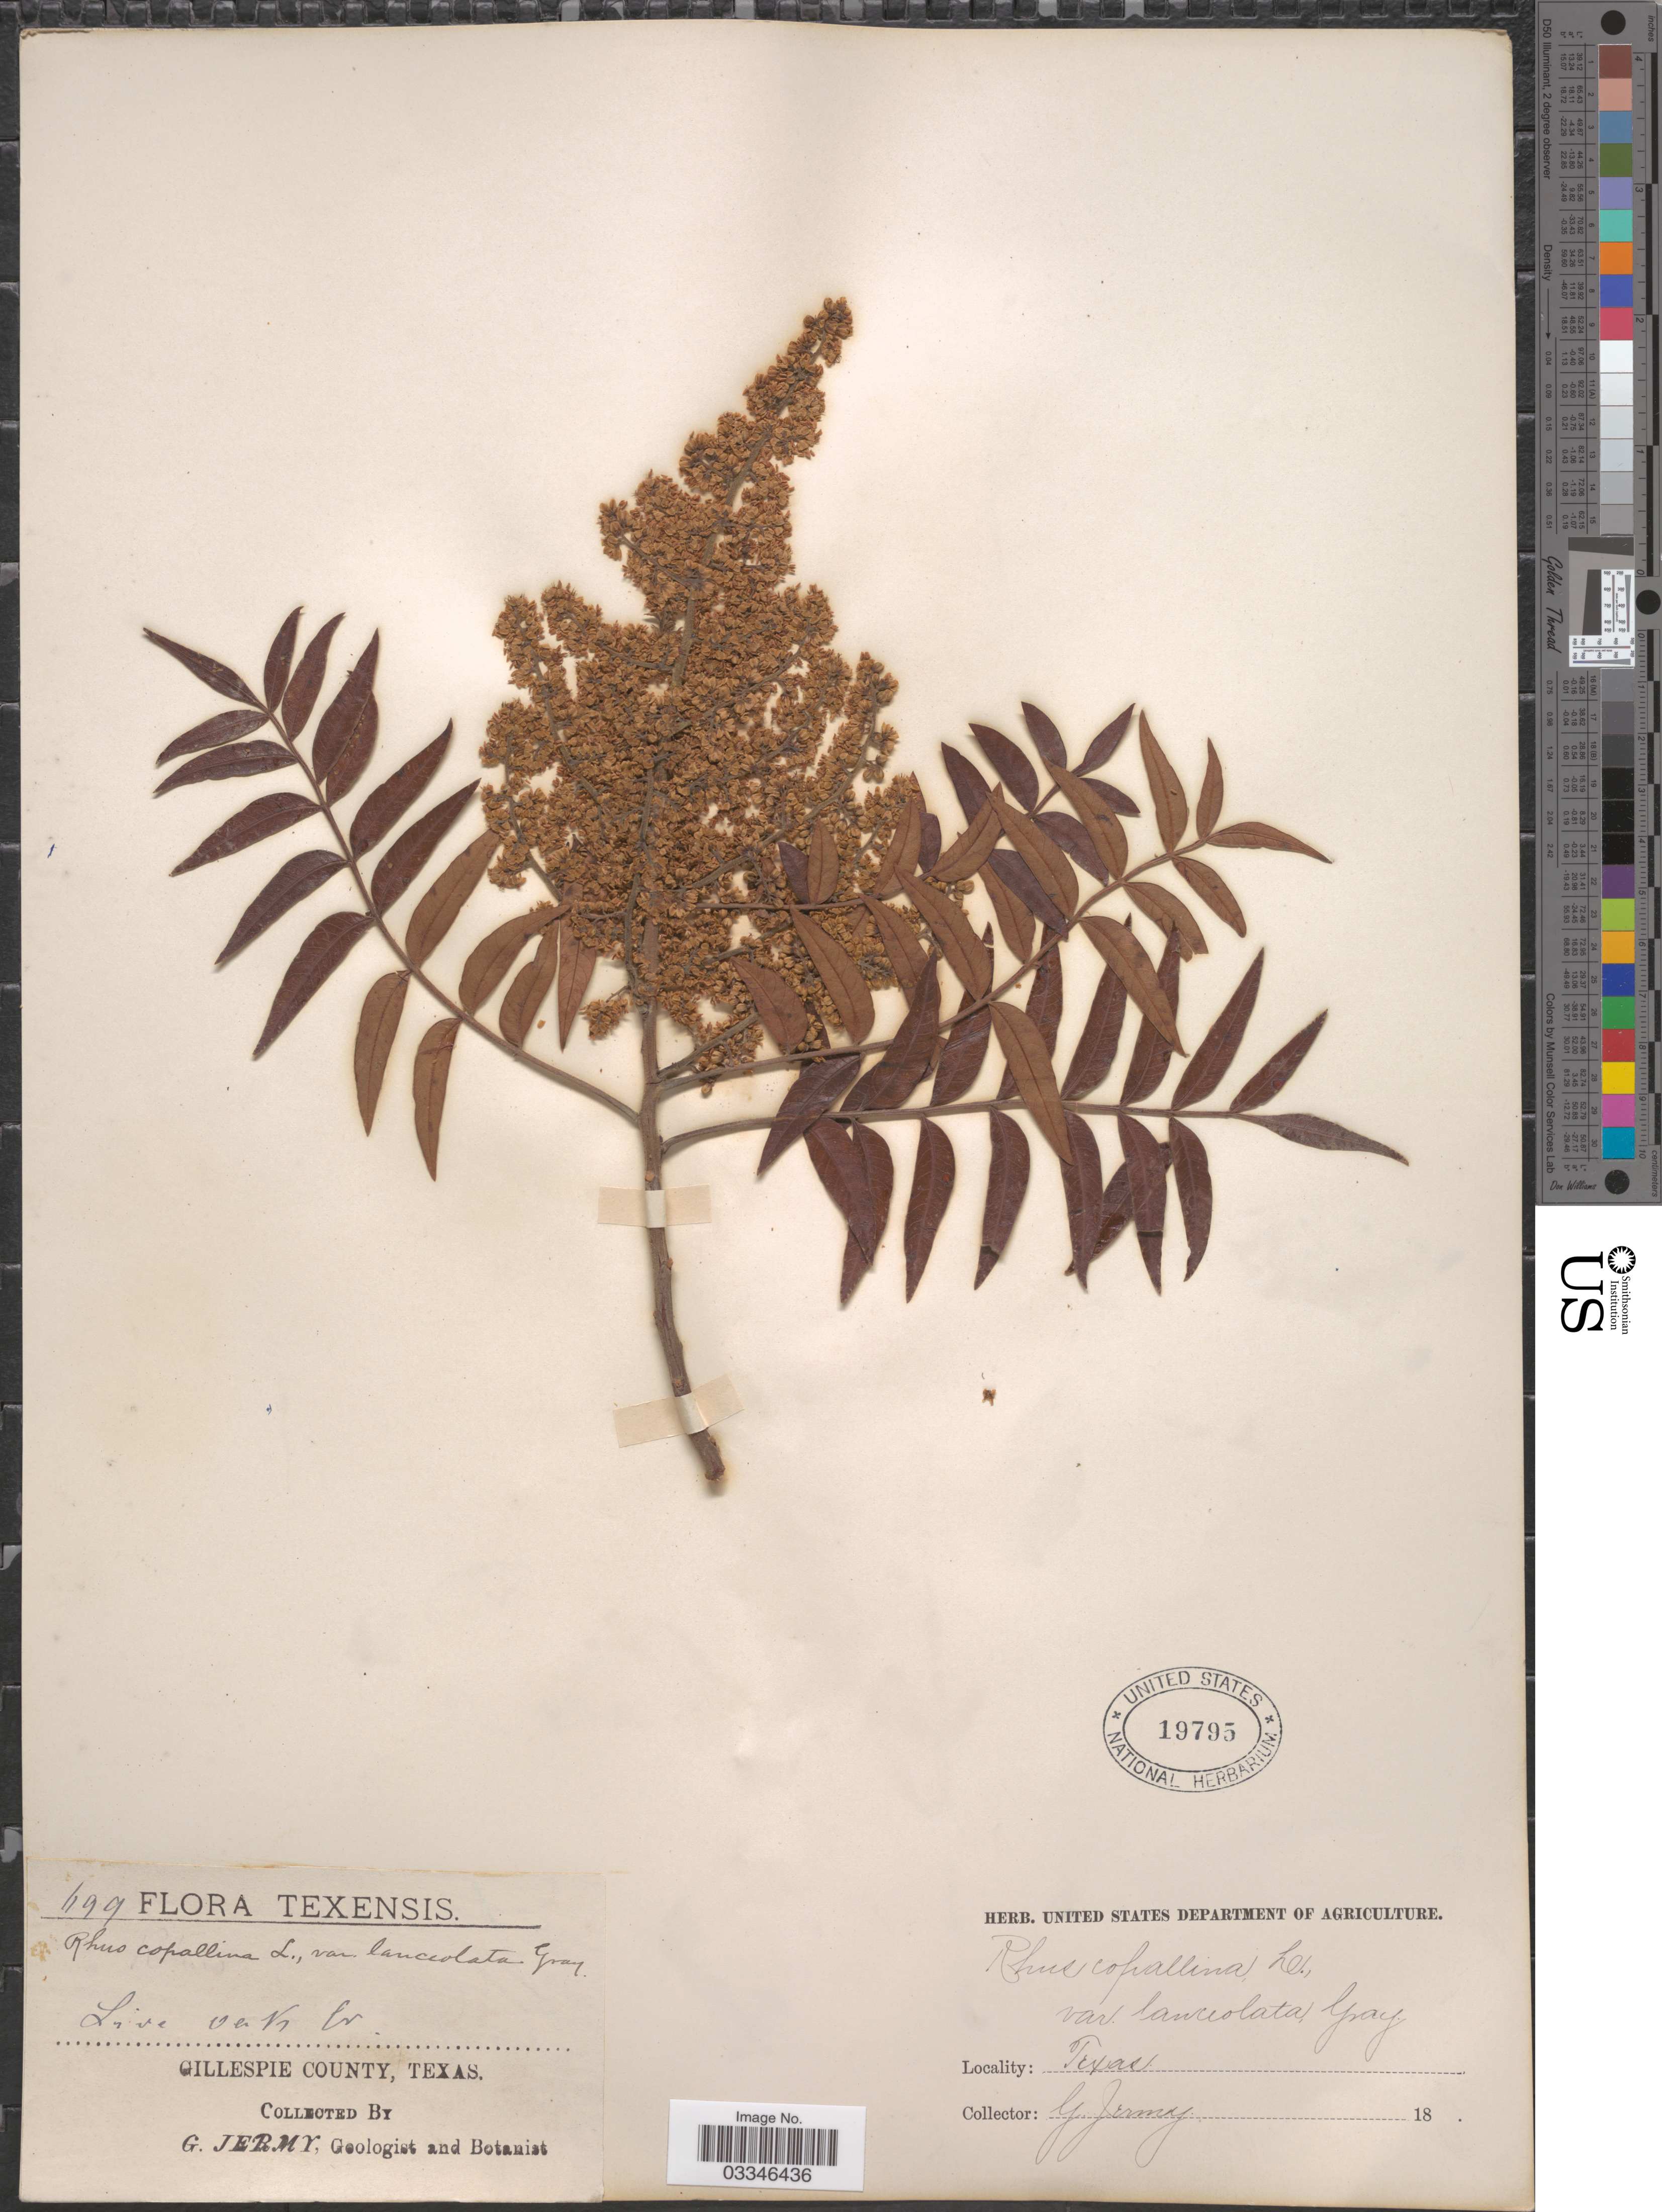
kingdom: Plantae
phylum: Tracheophyta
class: Magnoliopsida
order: Sapindales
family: Anacardiaceae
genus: Rhus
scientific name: Rhus lanceolata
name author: (A. Gray) Britton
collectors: G. Jermy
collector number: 99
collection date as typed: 18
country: United States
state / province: Texas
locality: Live oak Cr., Gillespie County.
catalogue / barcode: US 19795